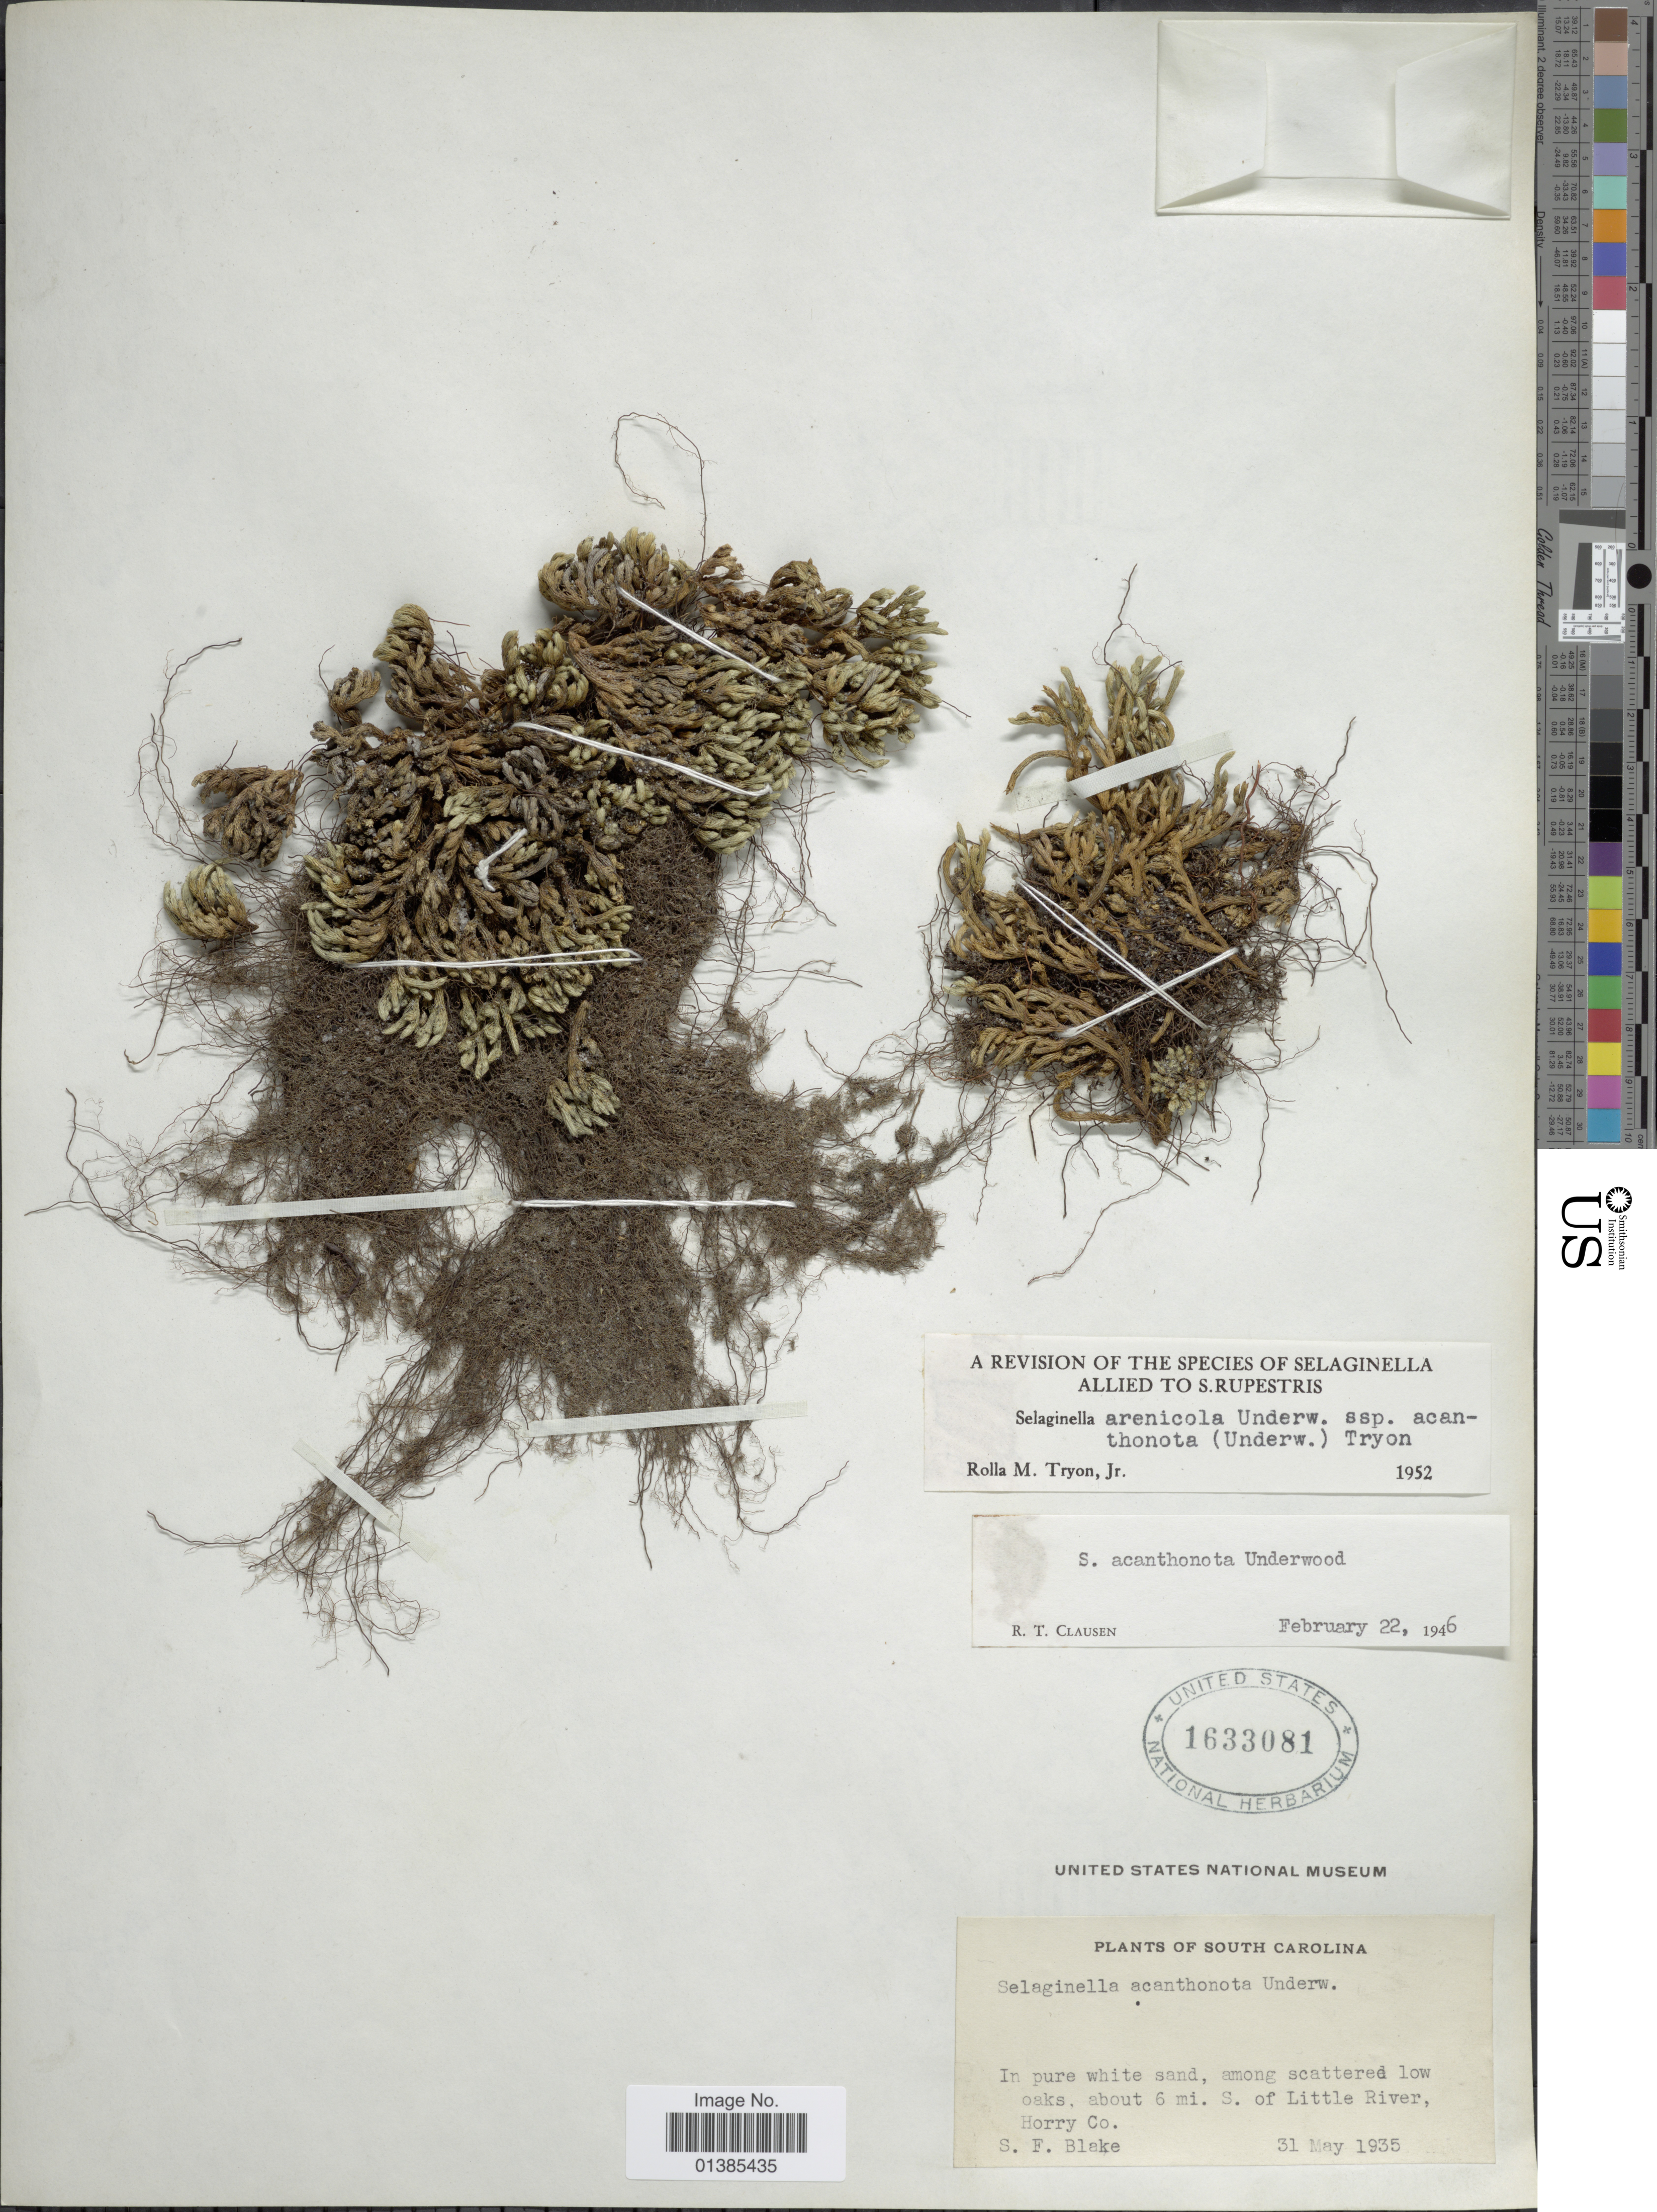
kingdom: Plantae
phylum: Tracheophyta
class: Lycopodiopsida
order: Selaginellales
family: Selaginellaceae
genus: Selaginella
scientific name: Selaginella arenicola subsp. acanthonota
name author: (Underw.) R.M. Tryon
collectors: S. Blake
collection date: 1935-05-31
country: United States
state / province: South Carolina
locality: In pure white sand, among scattered low oaks, about 6 mi. S. of Little River, Horry Co.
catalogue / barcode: US 1633081